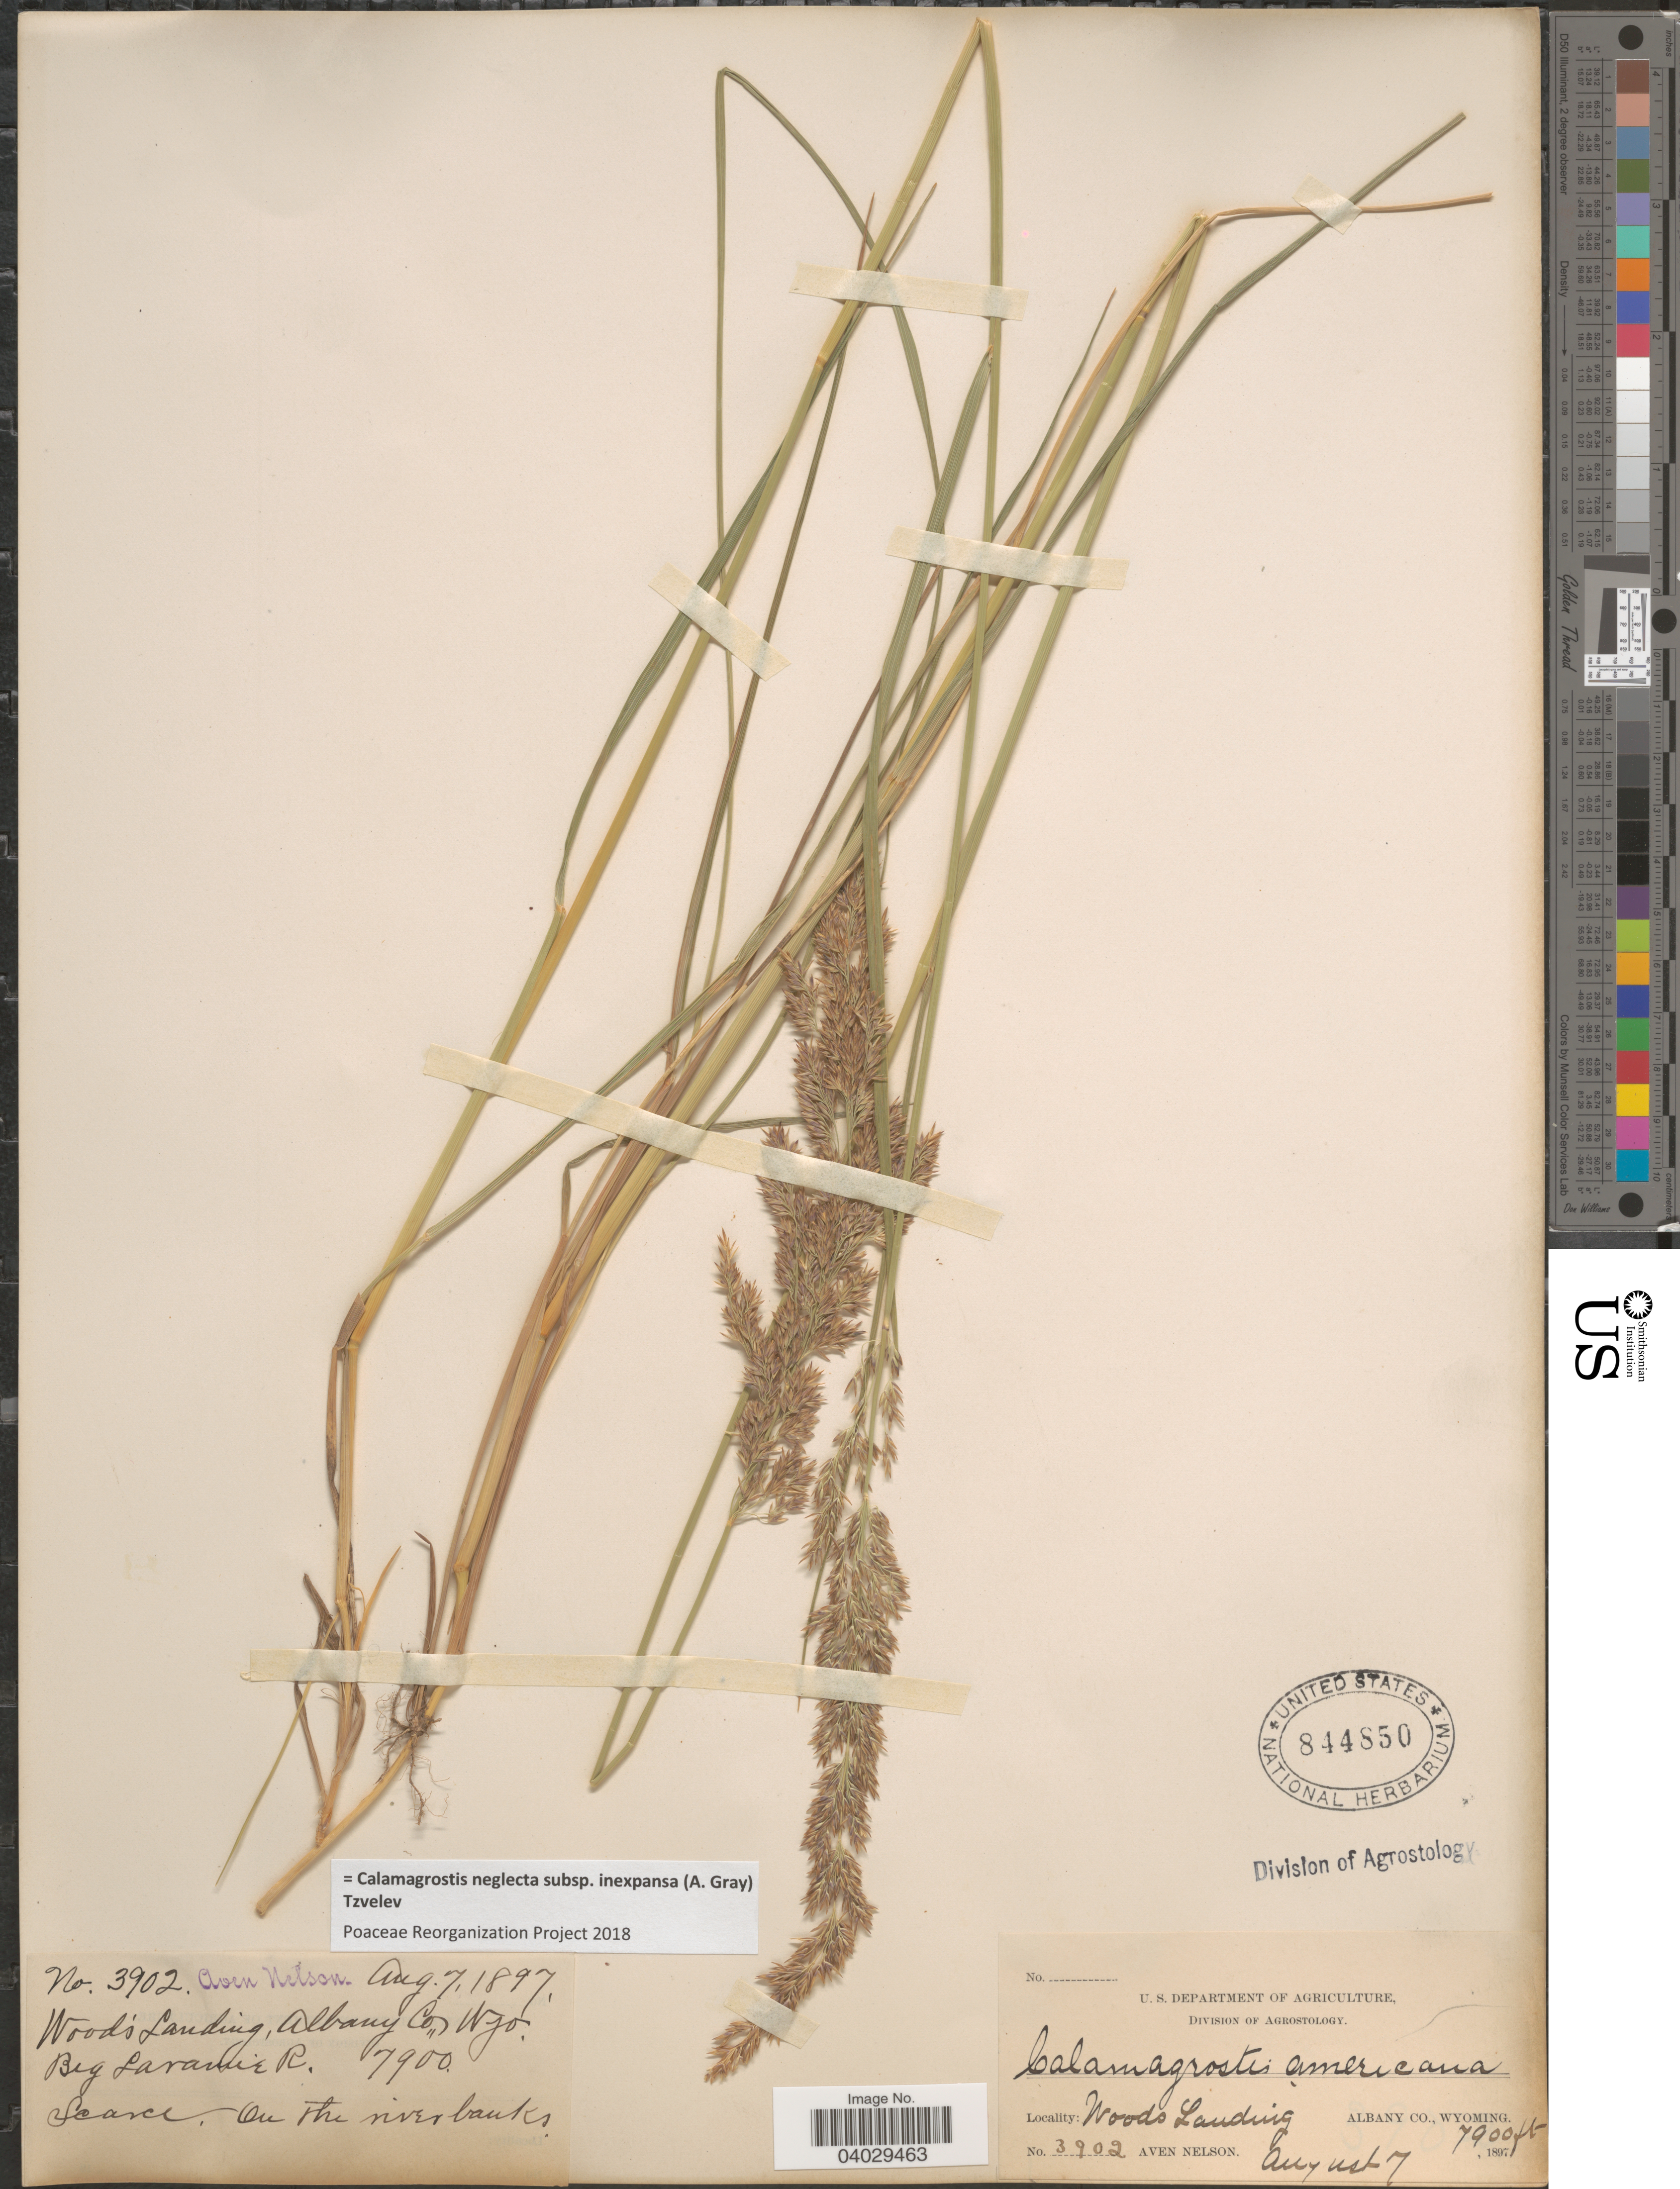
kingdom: Plantae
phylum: Tracheophyta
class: Liliopsida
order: Poales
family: Poaceae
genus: Calamagrostis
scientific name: Calamagrostis neglecta subsp. inexpansa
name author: (A. Gray) Tzvelev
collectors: A. Nelson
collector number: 3902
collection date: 1897-08-07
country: United States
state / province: Wyoming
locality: Wood's Landing, Albany Co. Big Laramie Co.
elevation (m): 2408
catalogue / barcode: US 844850